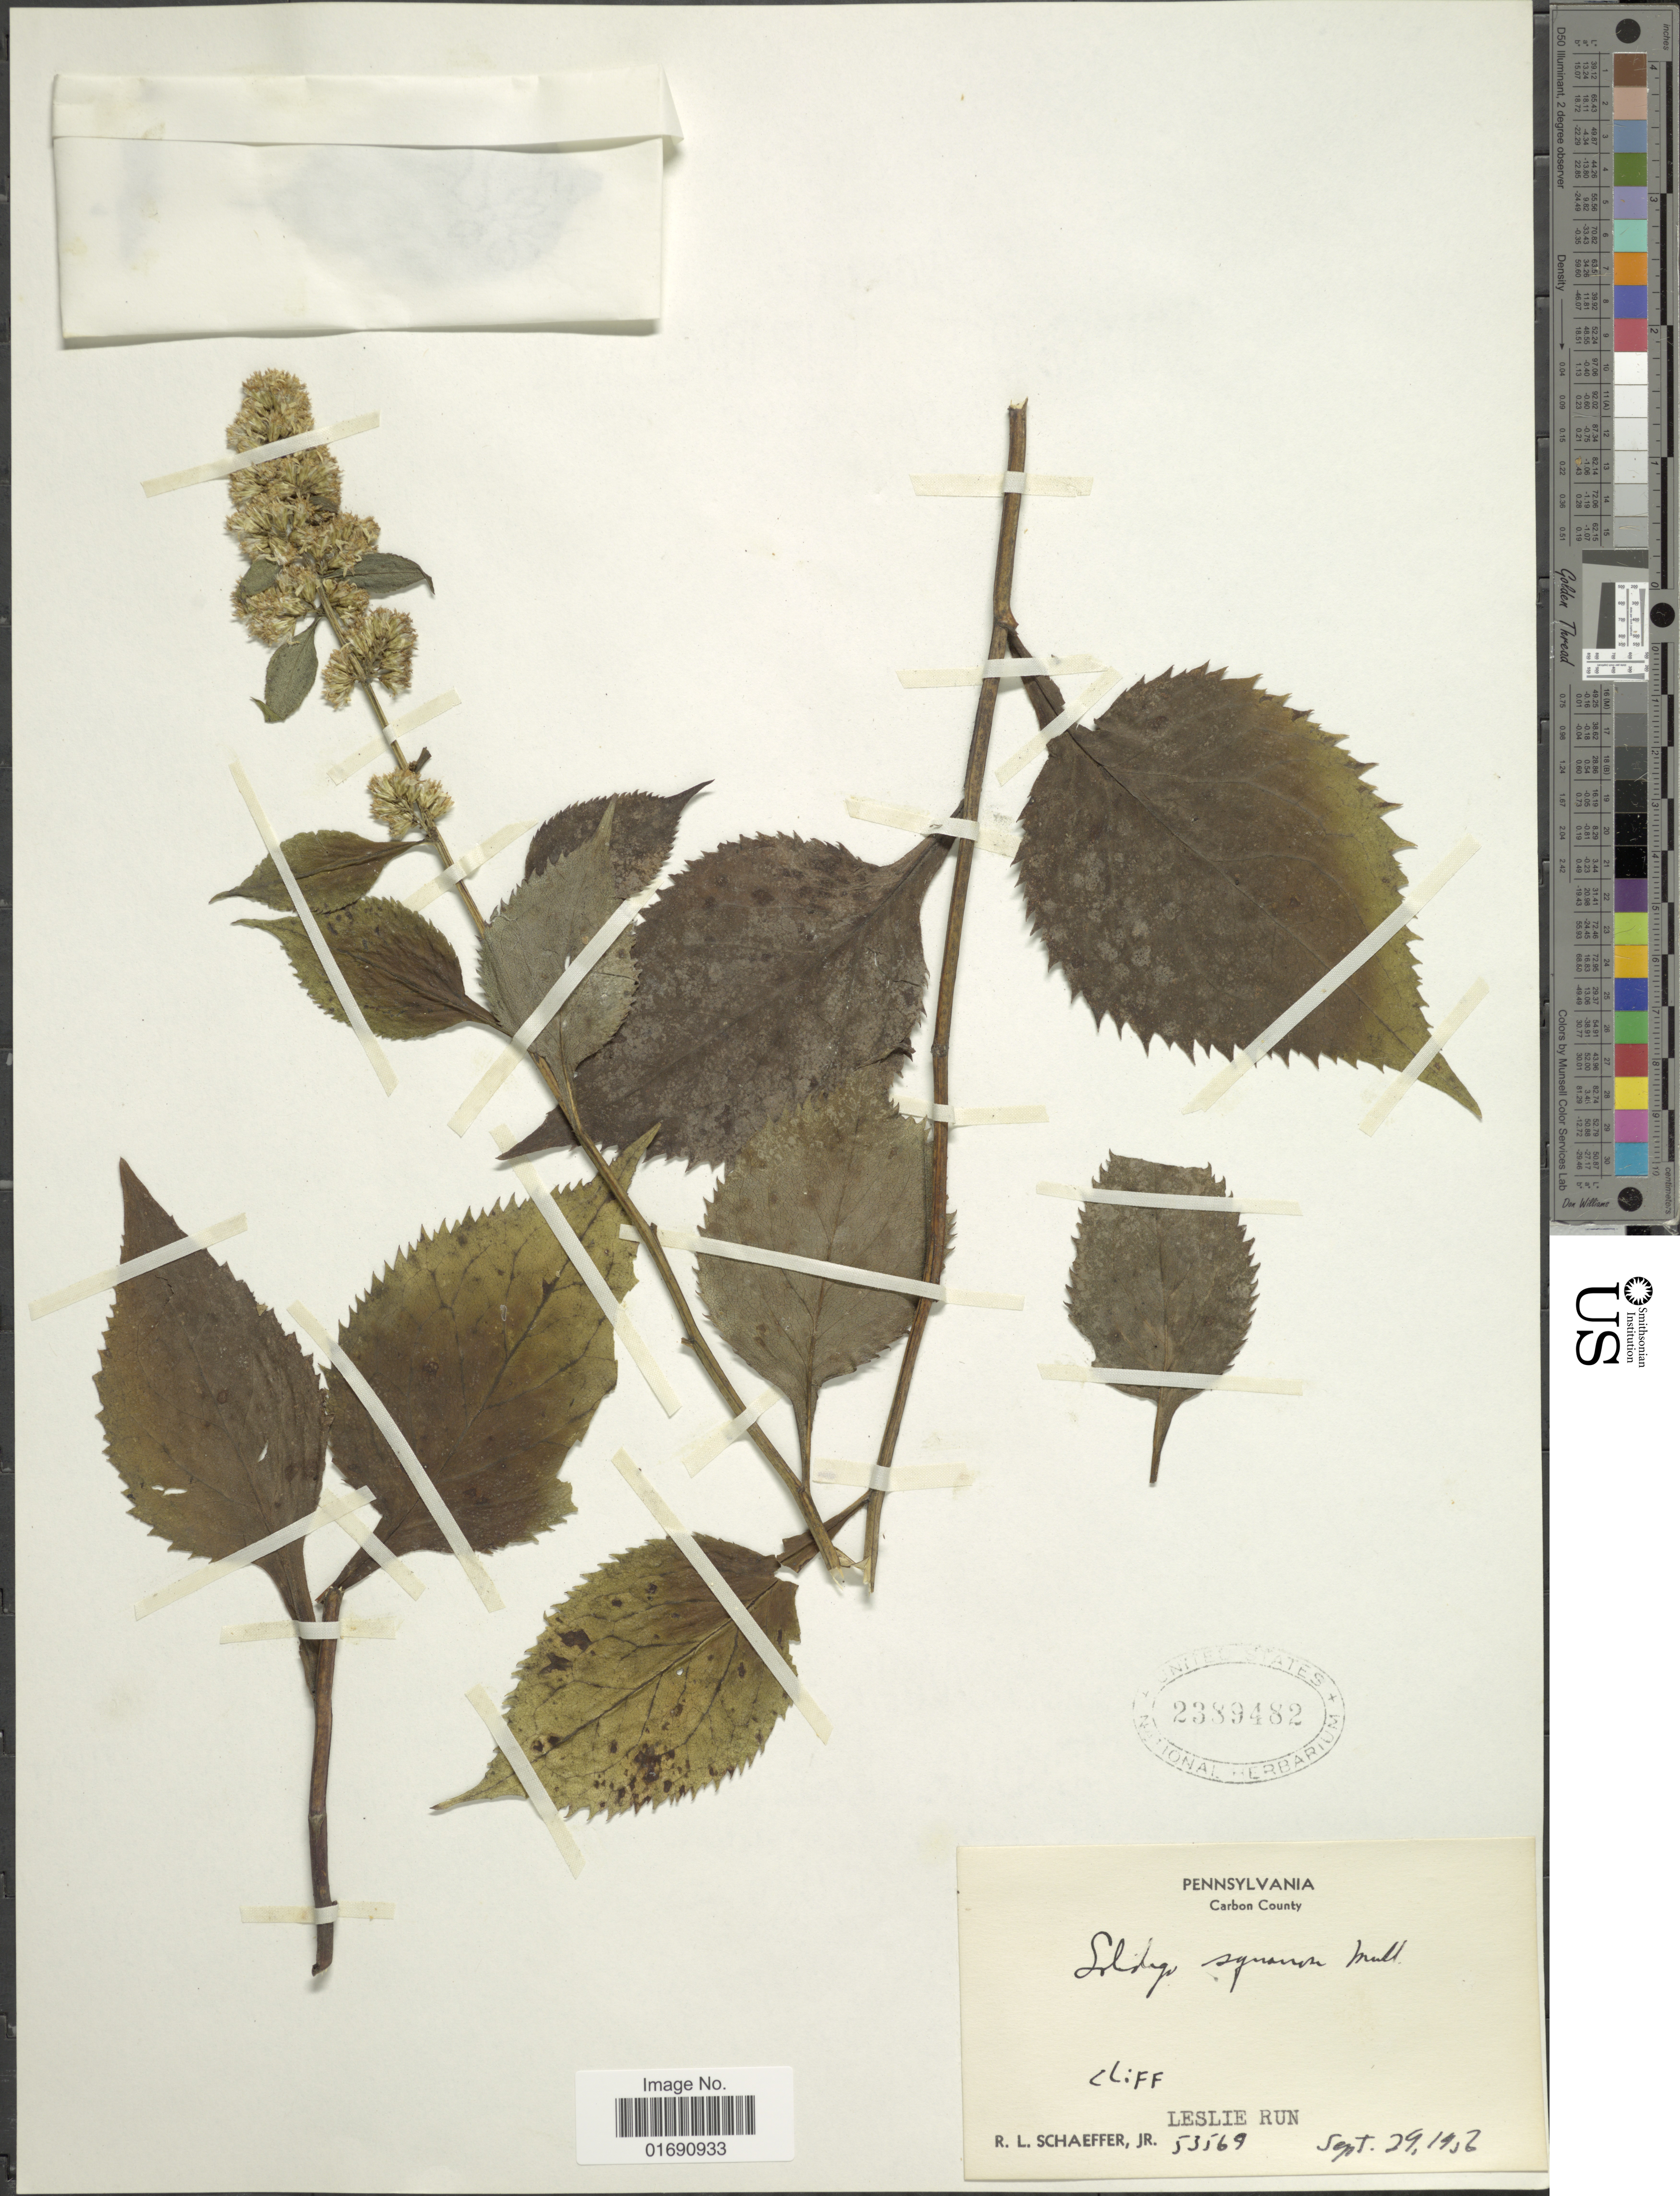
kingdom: Plantae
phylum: Tracheophyta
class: Magnoliopsida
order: Asterales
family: Asteraceae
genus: Solidago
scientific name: Solidago squarrosa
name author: Muhl.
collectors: R. L. Schaeffer Jr.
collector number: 53569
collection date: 1956-09-29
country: United States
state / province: Pennsylvania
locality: Carbon County, Cliff, Leslie Run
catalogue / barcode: US 2389482